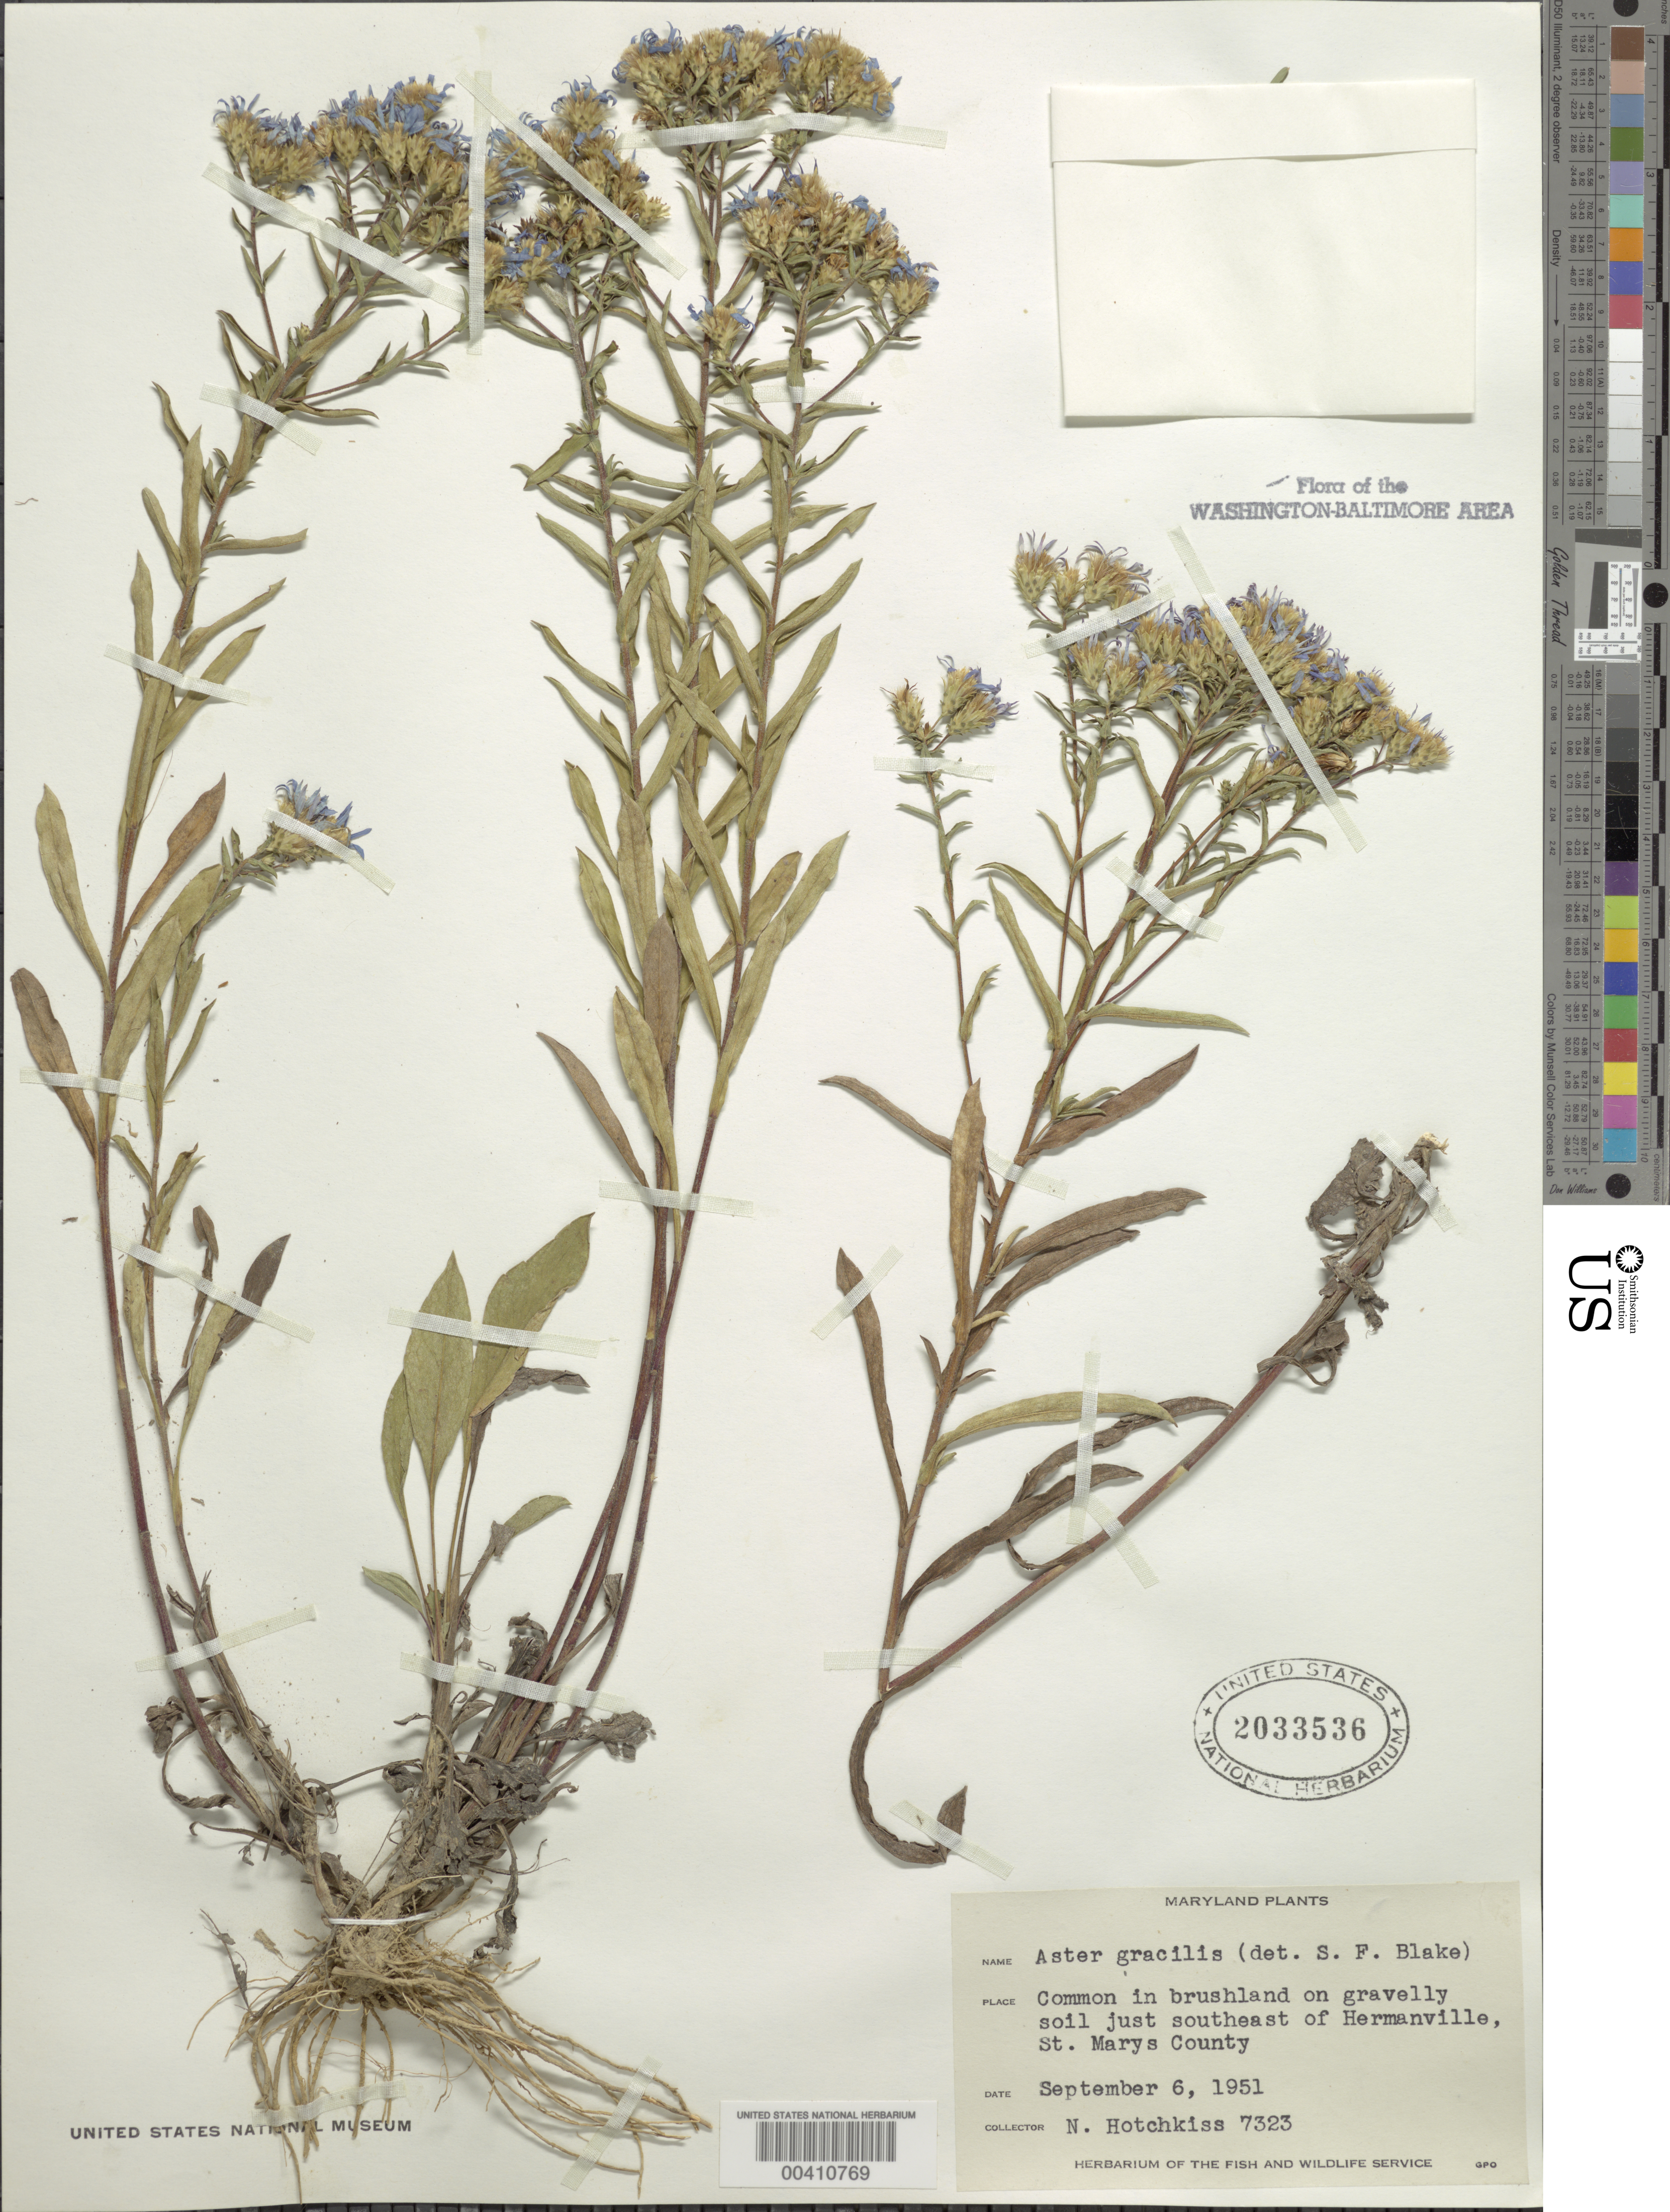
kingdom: Plantae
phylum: Tracheophyta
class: Magnoliopsida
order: Asterales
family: Asteraceae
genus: Eurybia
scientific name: Eurybia compacta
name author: G.L. Nesom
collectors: N. Hotchkiss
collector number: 7323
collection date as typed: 06 Sep 1951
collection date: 1951-09-06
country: United States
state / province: Maryland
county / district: St. Mary's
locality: SE of Hermanville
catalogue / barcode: US 2033536